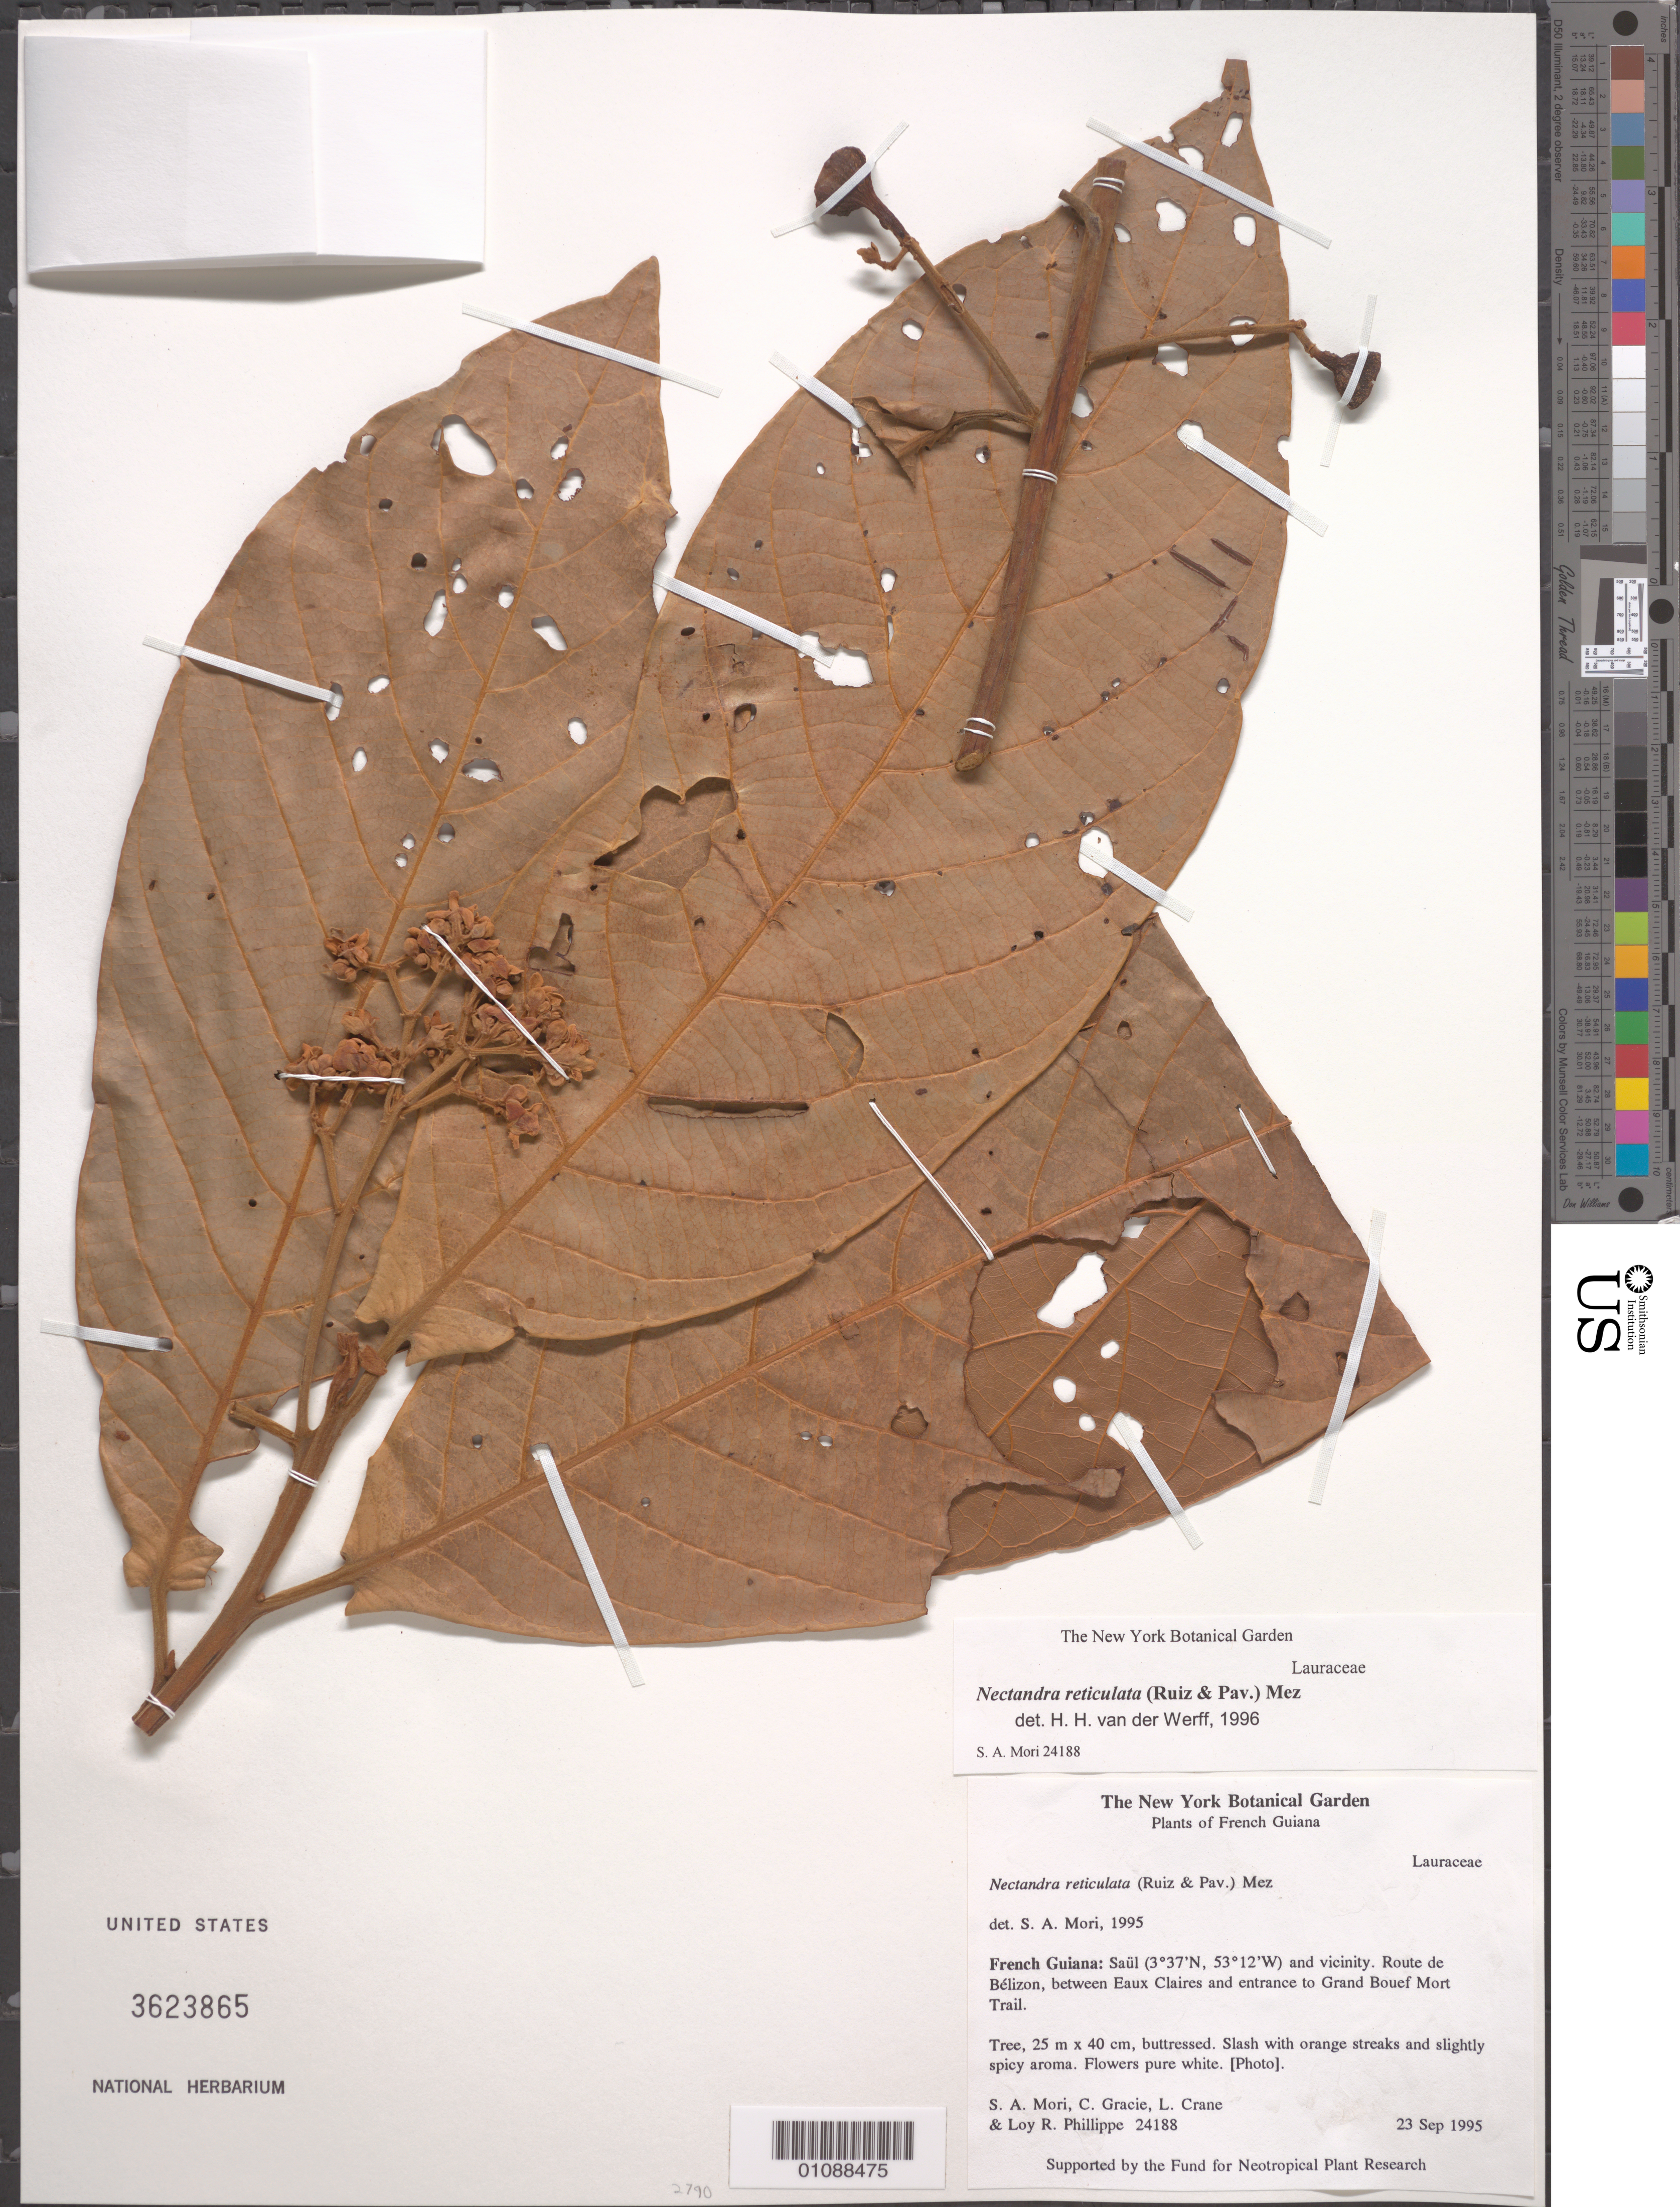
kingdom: Plantae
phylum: Tracheophyta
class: Magnoliopsida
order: Laurales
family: Lauraceae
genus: Nectandra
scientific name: Nectandra reticulata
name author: (Ruiz & Pav.) Mez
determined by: van der Werff, H., (MO), Missouri Botanical Garden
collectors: S. Mori, C. A. Gracie, L. Crane & L. Phillippe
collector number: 24188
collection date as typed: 23-Sep-95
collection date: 1995-09-23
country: French Guiana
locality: Saül and vic. Route de Bélizon, between Eaux Claires and entrance to Grand Bouef Mort Trail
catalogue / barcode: US 3623865